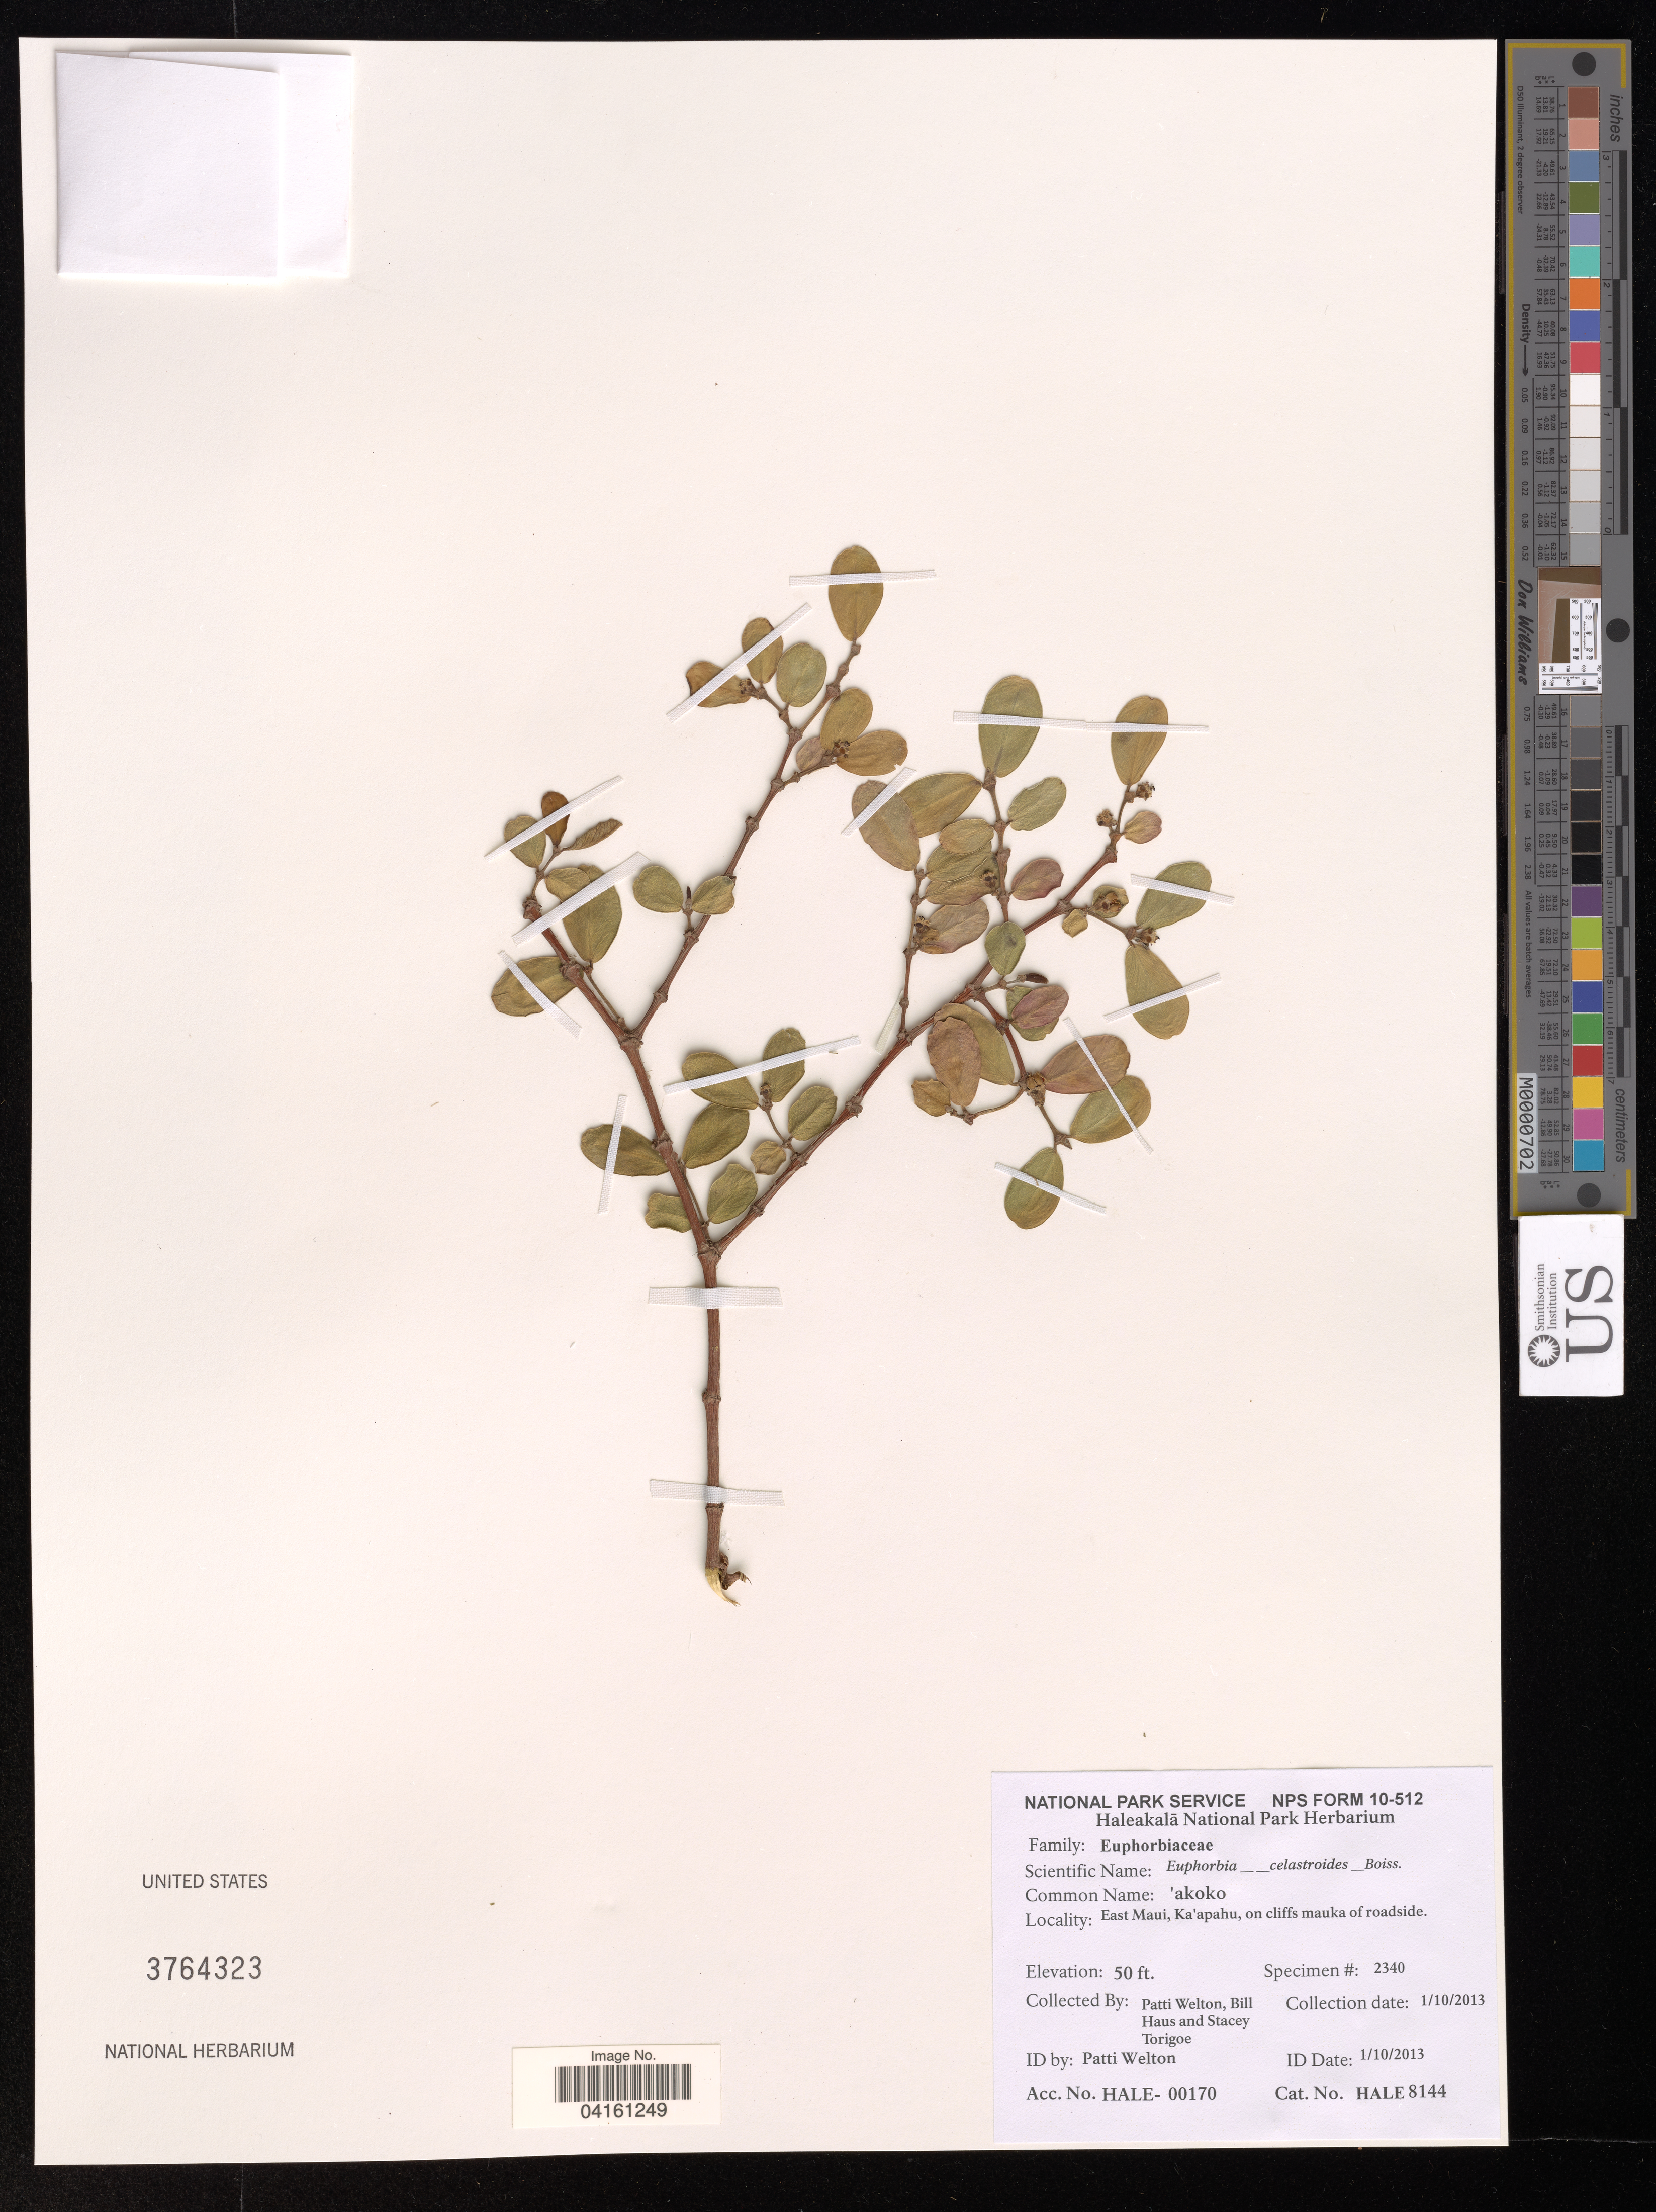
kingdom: Plantae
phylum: Tracheophyta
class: Magnoliopsida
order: Malpighiales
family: Euphorbiaceae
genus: Euphorbia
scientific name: Euphorbia celastroides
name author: Boiss.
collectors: P. Welton, B. Haus & S. Torigoe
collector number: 2340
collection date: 2013-01-10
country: United States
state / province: Hawaii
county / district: Maui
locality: East Maui, Ka'apahu, on cliffs mauka of roadside.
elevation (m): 15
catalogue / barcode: US 3764323